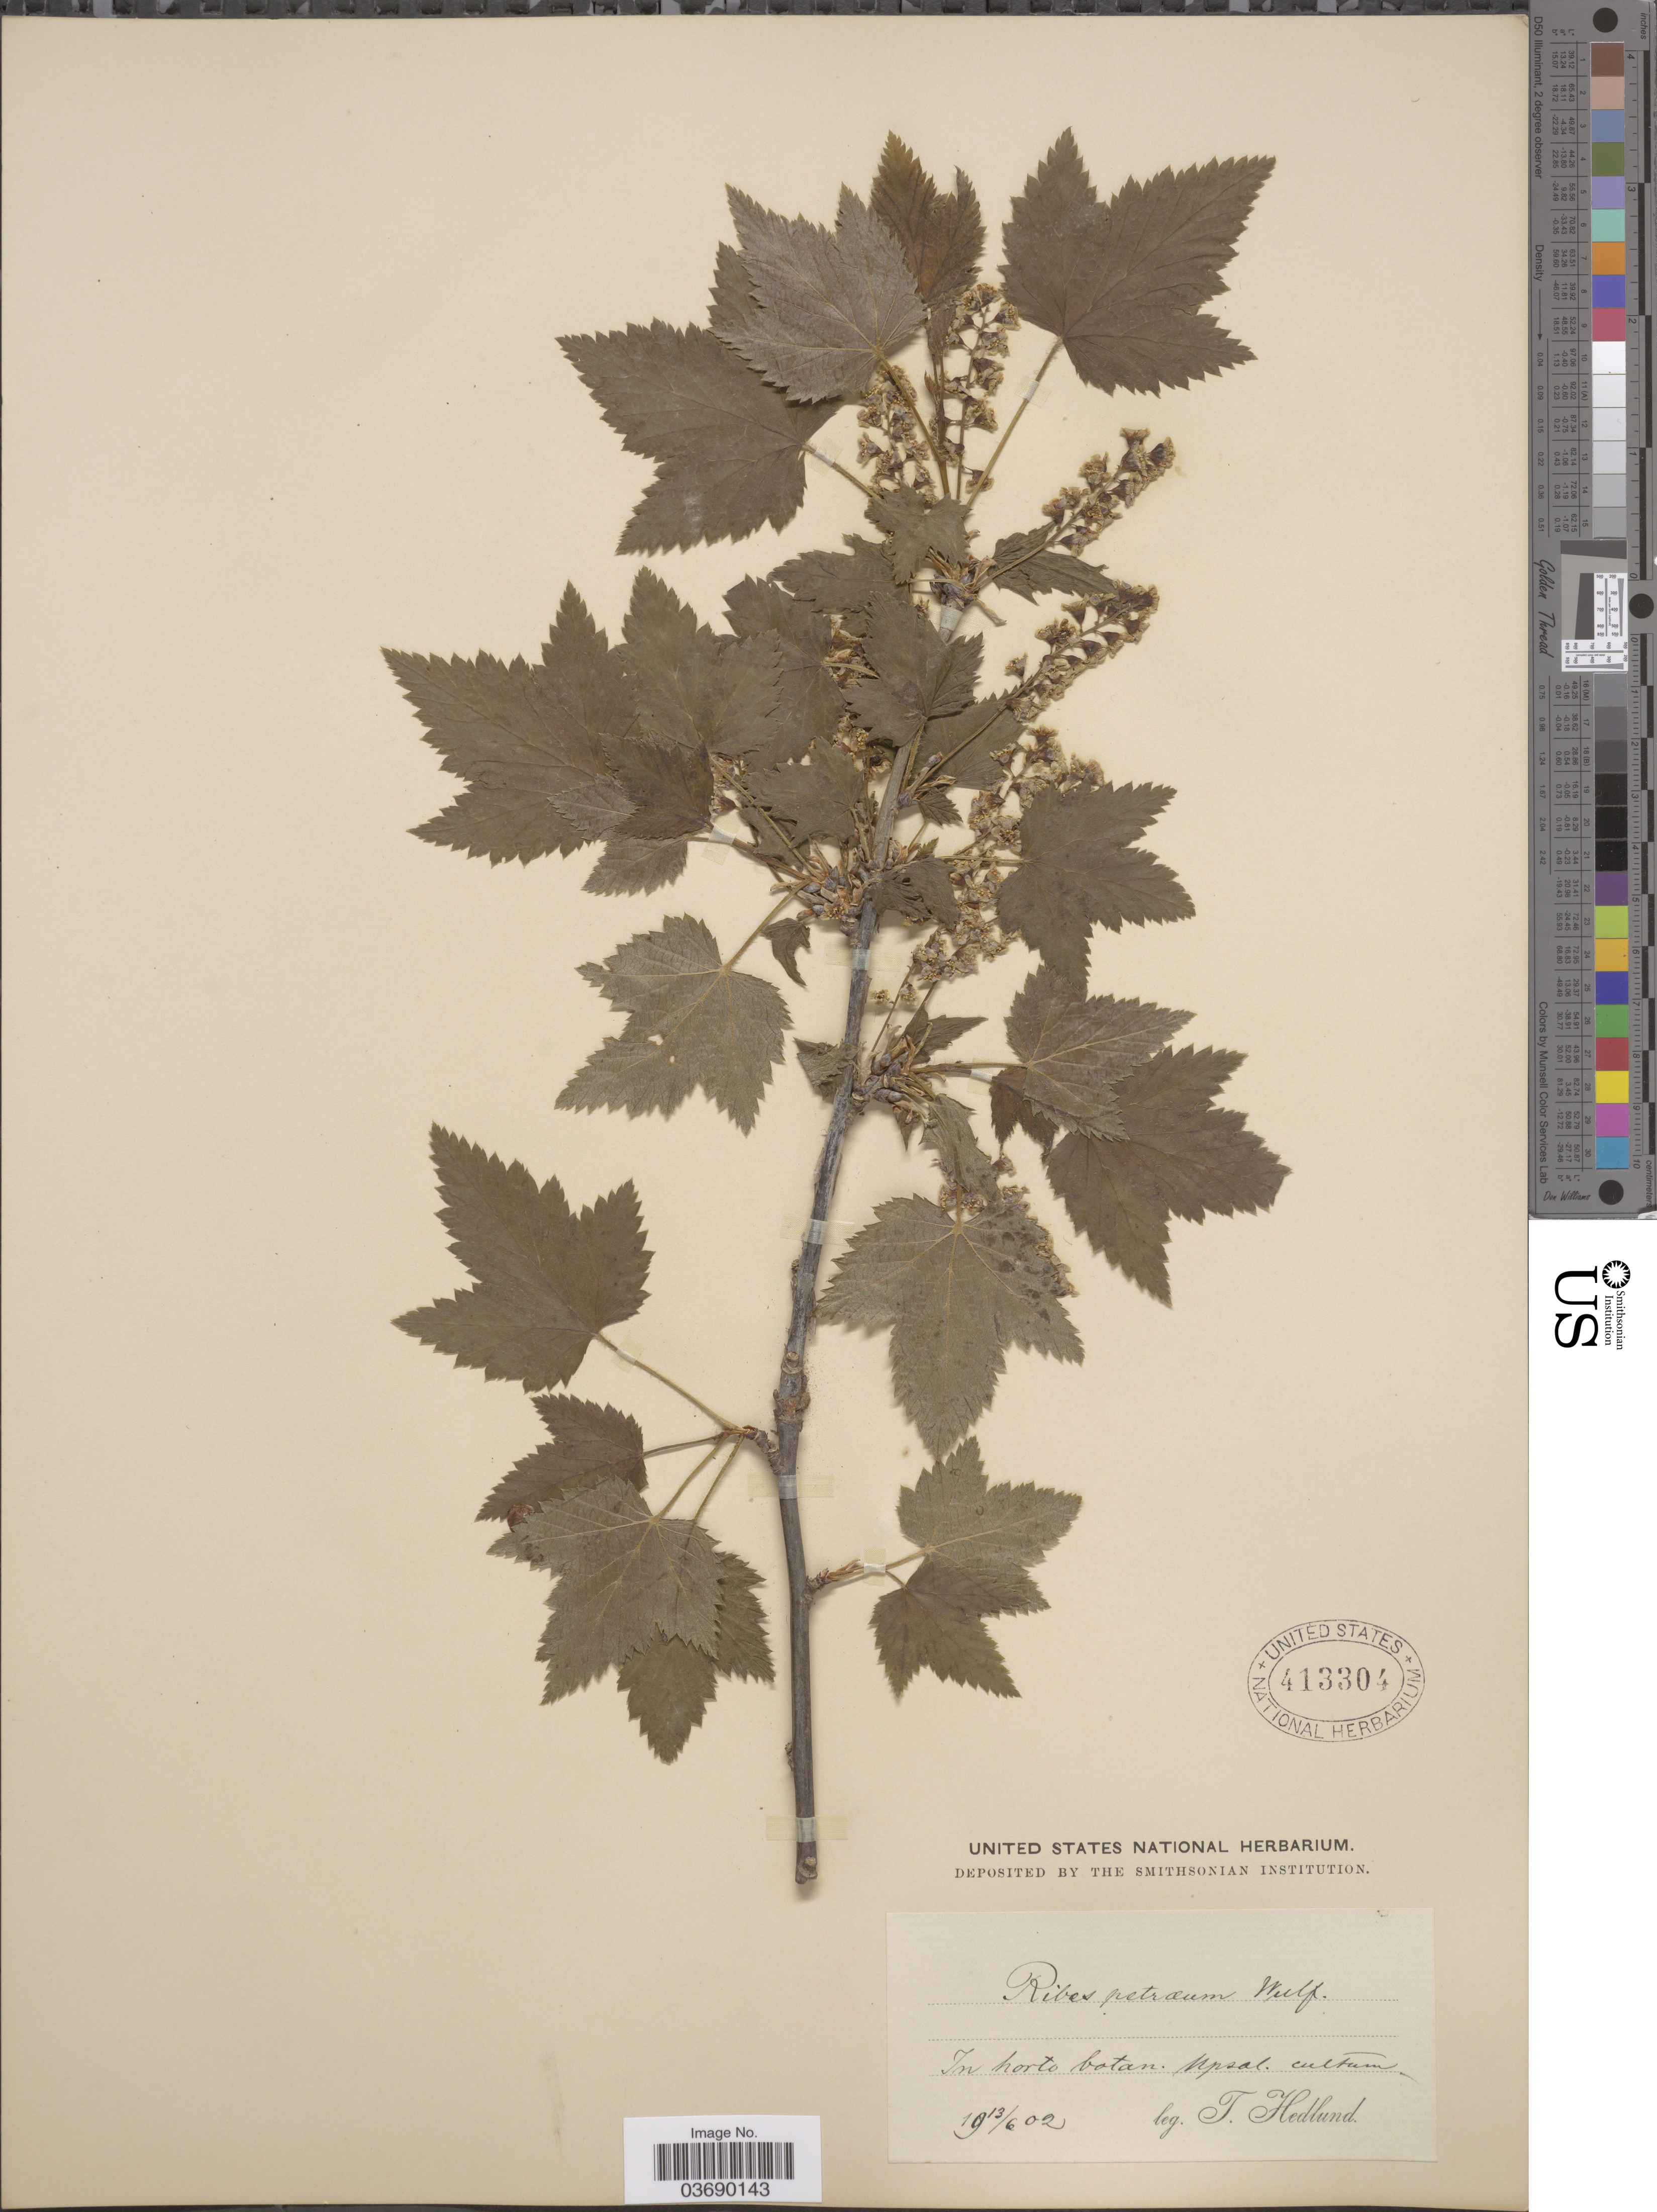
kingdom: Plantae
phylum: Tracheophyta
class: Magnoliopsida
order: Saxifragales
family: Grossulariaceae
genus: Ribes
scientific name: Ribes rubrum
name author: L.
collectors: T. Hedlund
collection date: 1902-06-13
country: Sweden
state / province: Uppsala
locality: In horto botan. Upsal.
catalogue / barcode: US 413304